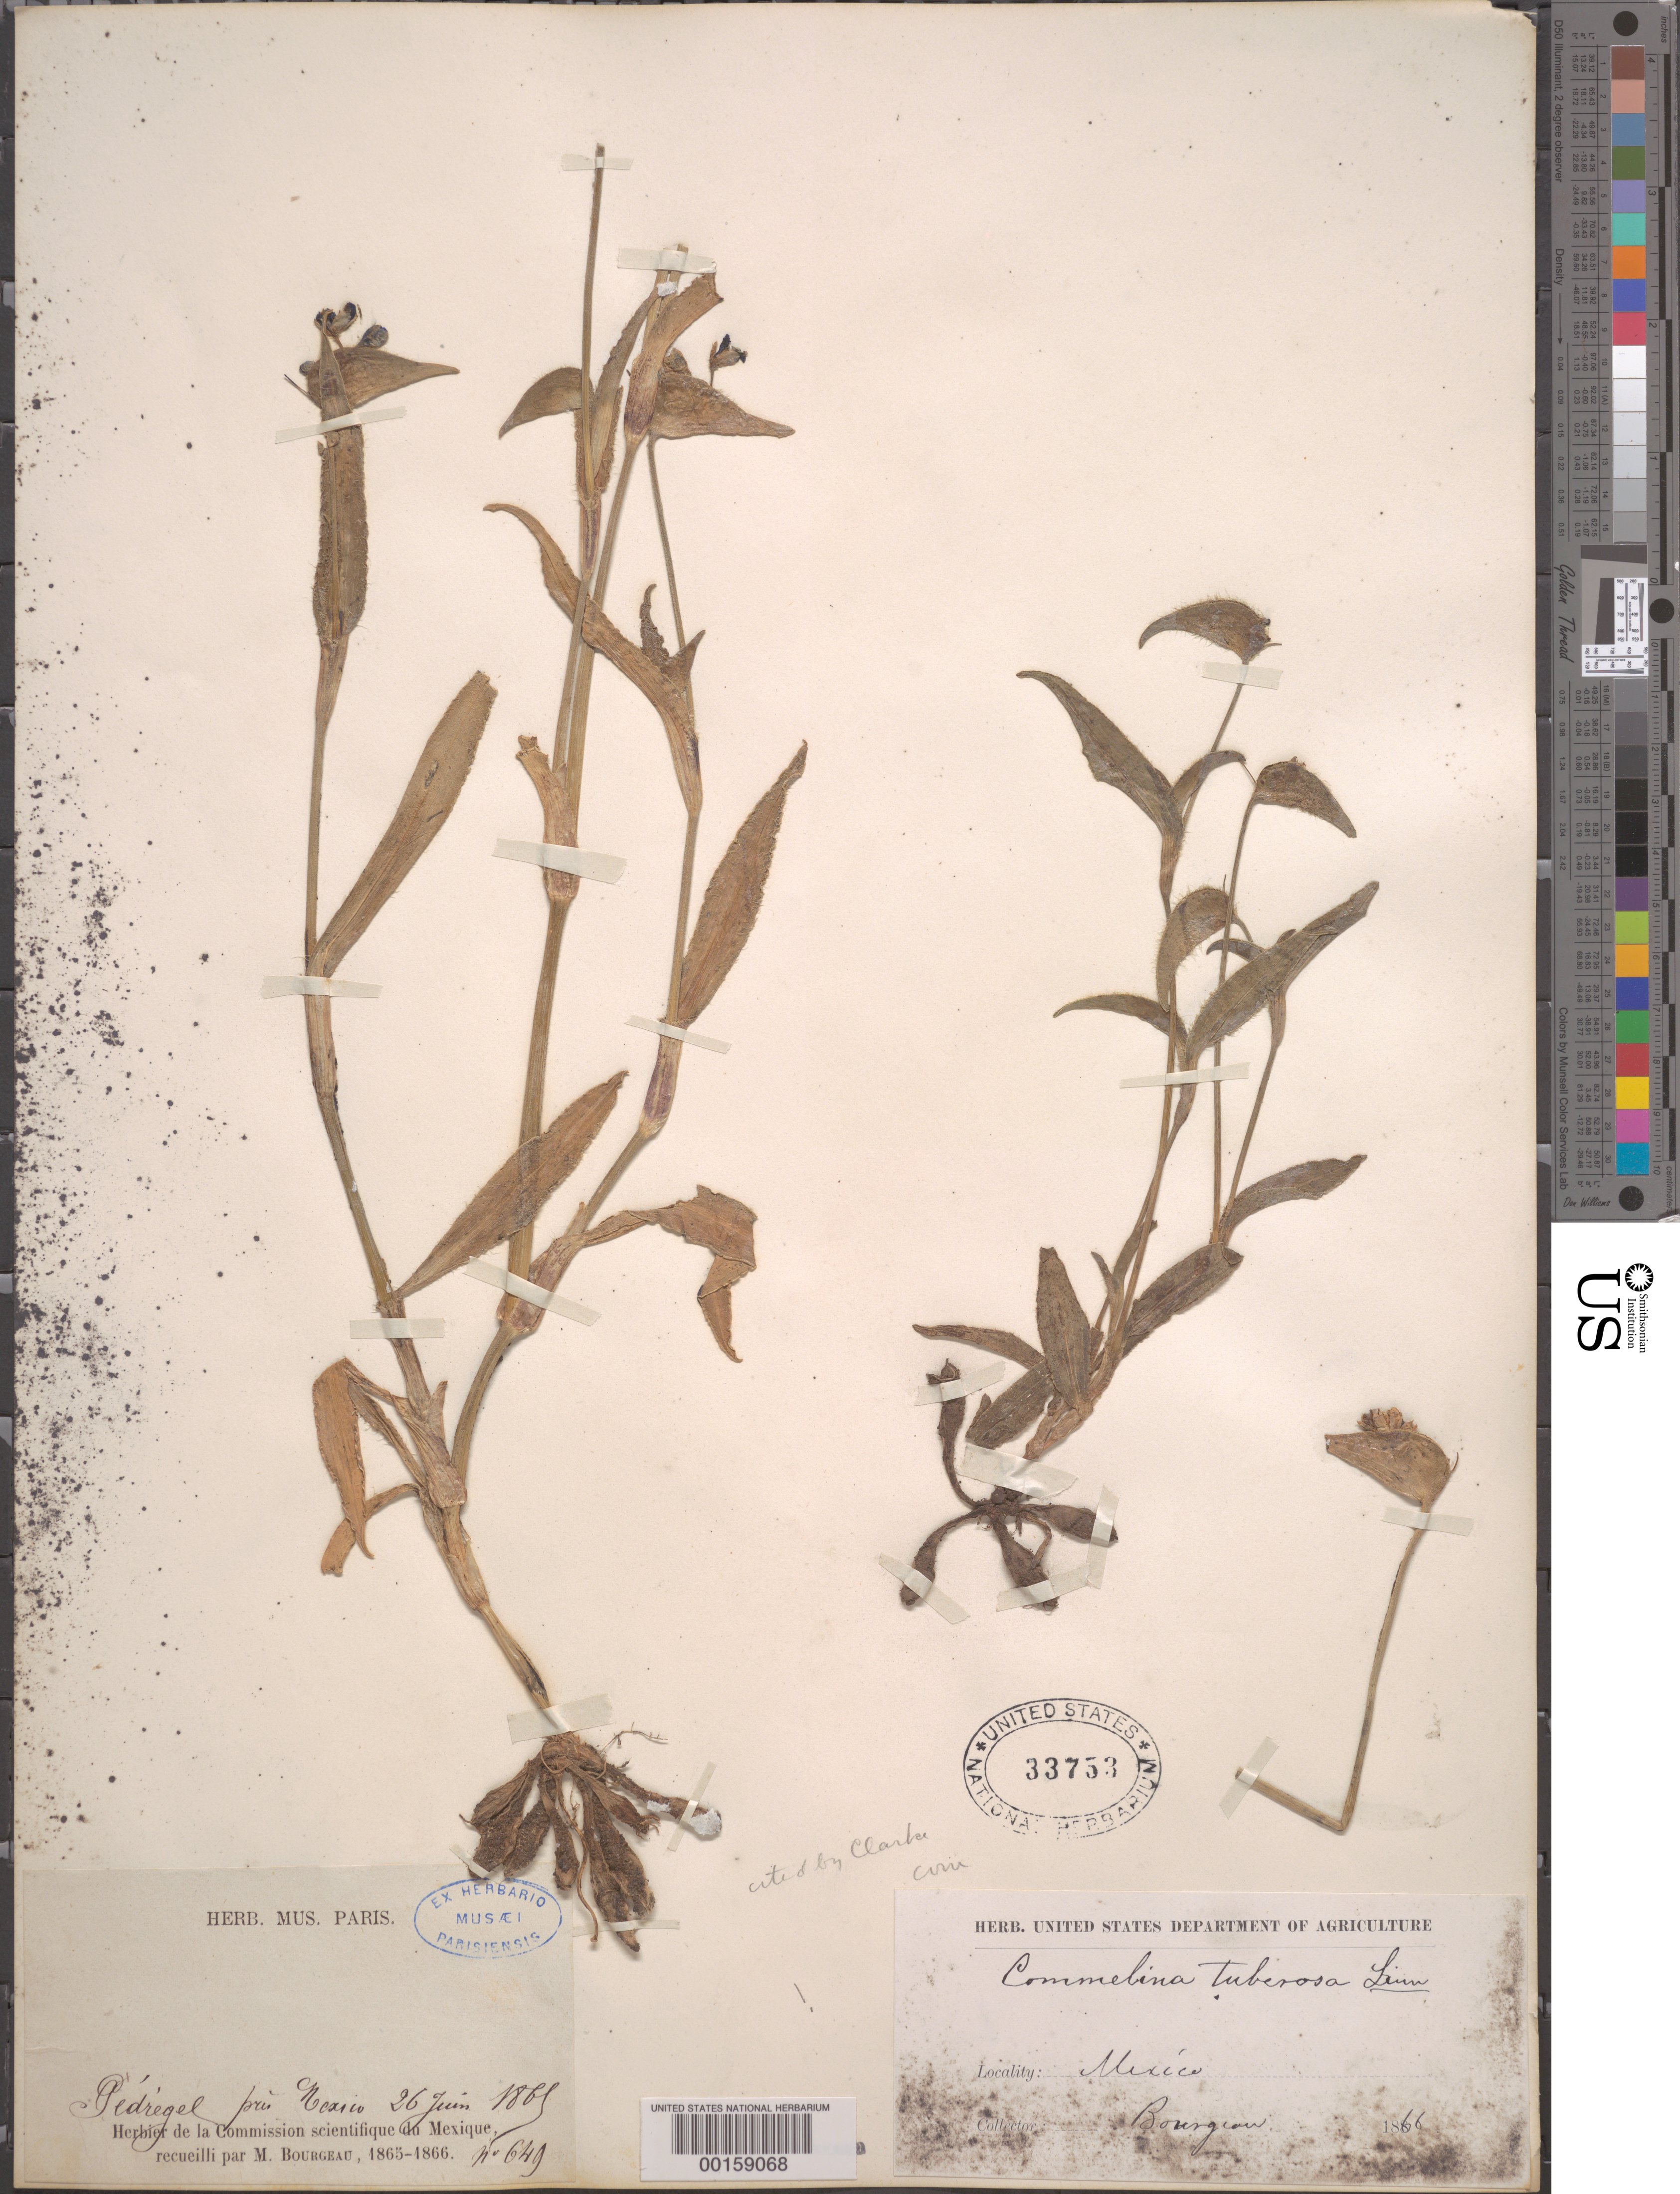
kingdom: Plantae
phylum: Tracheophyta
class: Liliopsida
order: Commelinales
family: Commelinaceae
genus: Commelina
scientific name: Commelina tuberosa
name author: L.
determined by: Faden, Robert B., (US), Smithsonian Institution - National Museum of Natural History (UNITED STATES)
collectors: E. Bourgeau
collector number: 649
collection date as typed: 26 Jun 1865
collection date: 1865-06-26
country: Mexico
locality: Pedregal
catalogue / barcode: US 33753